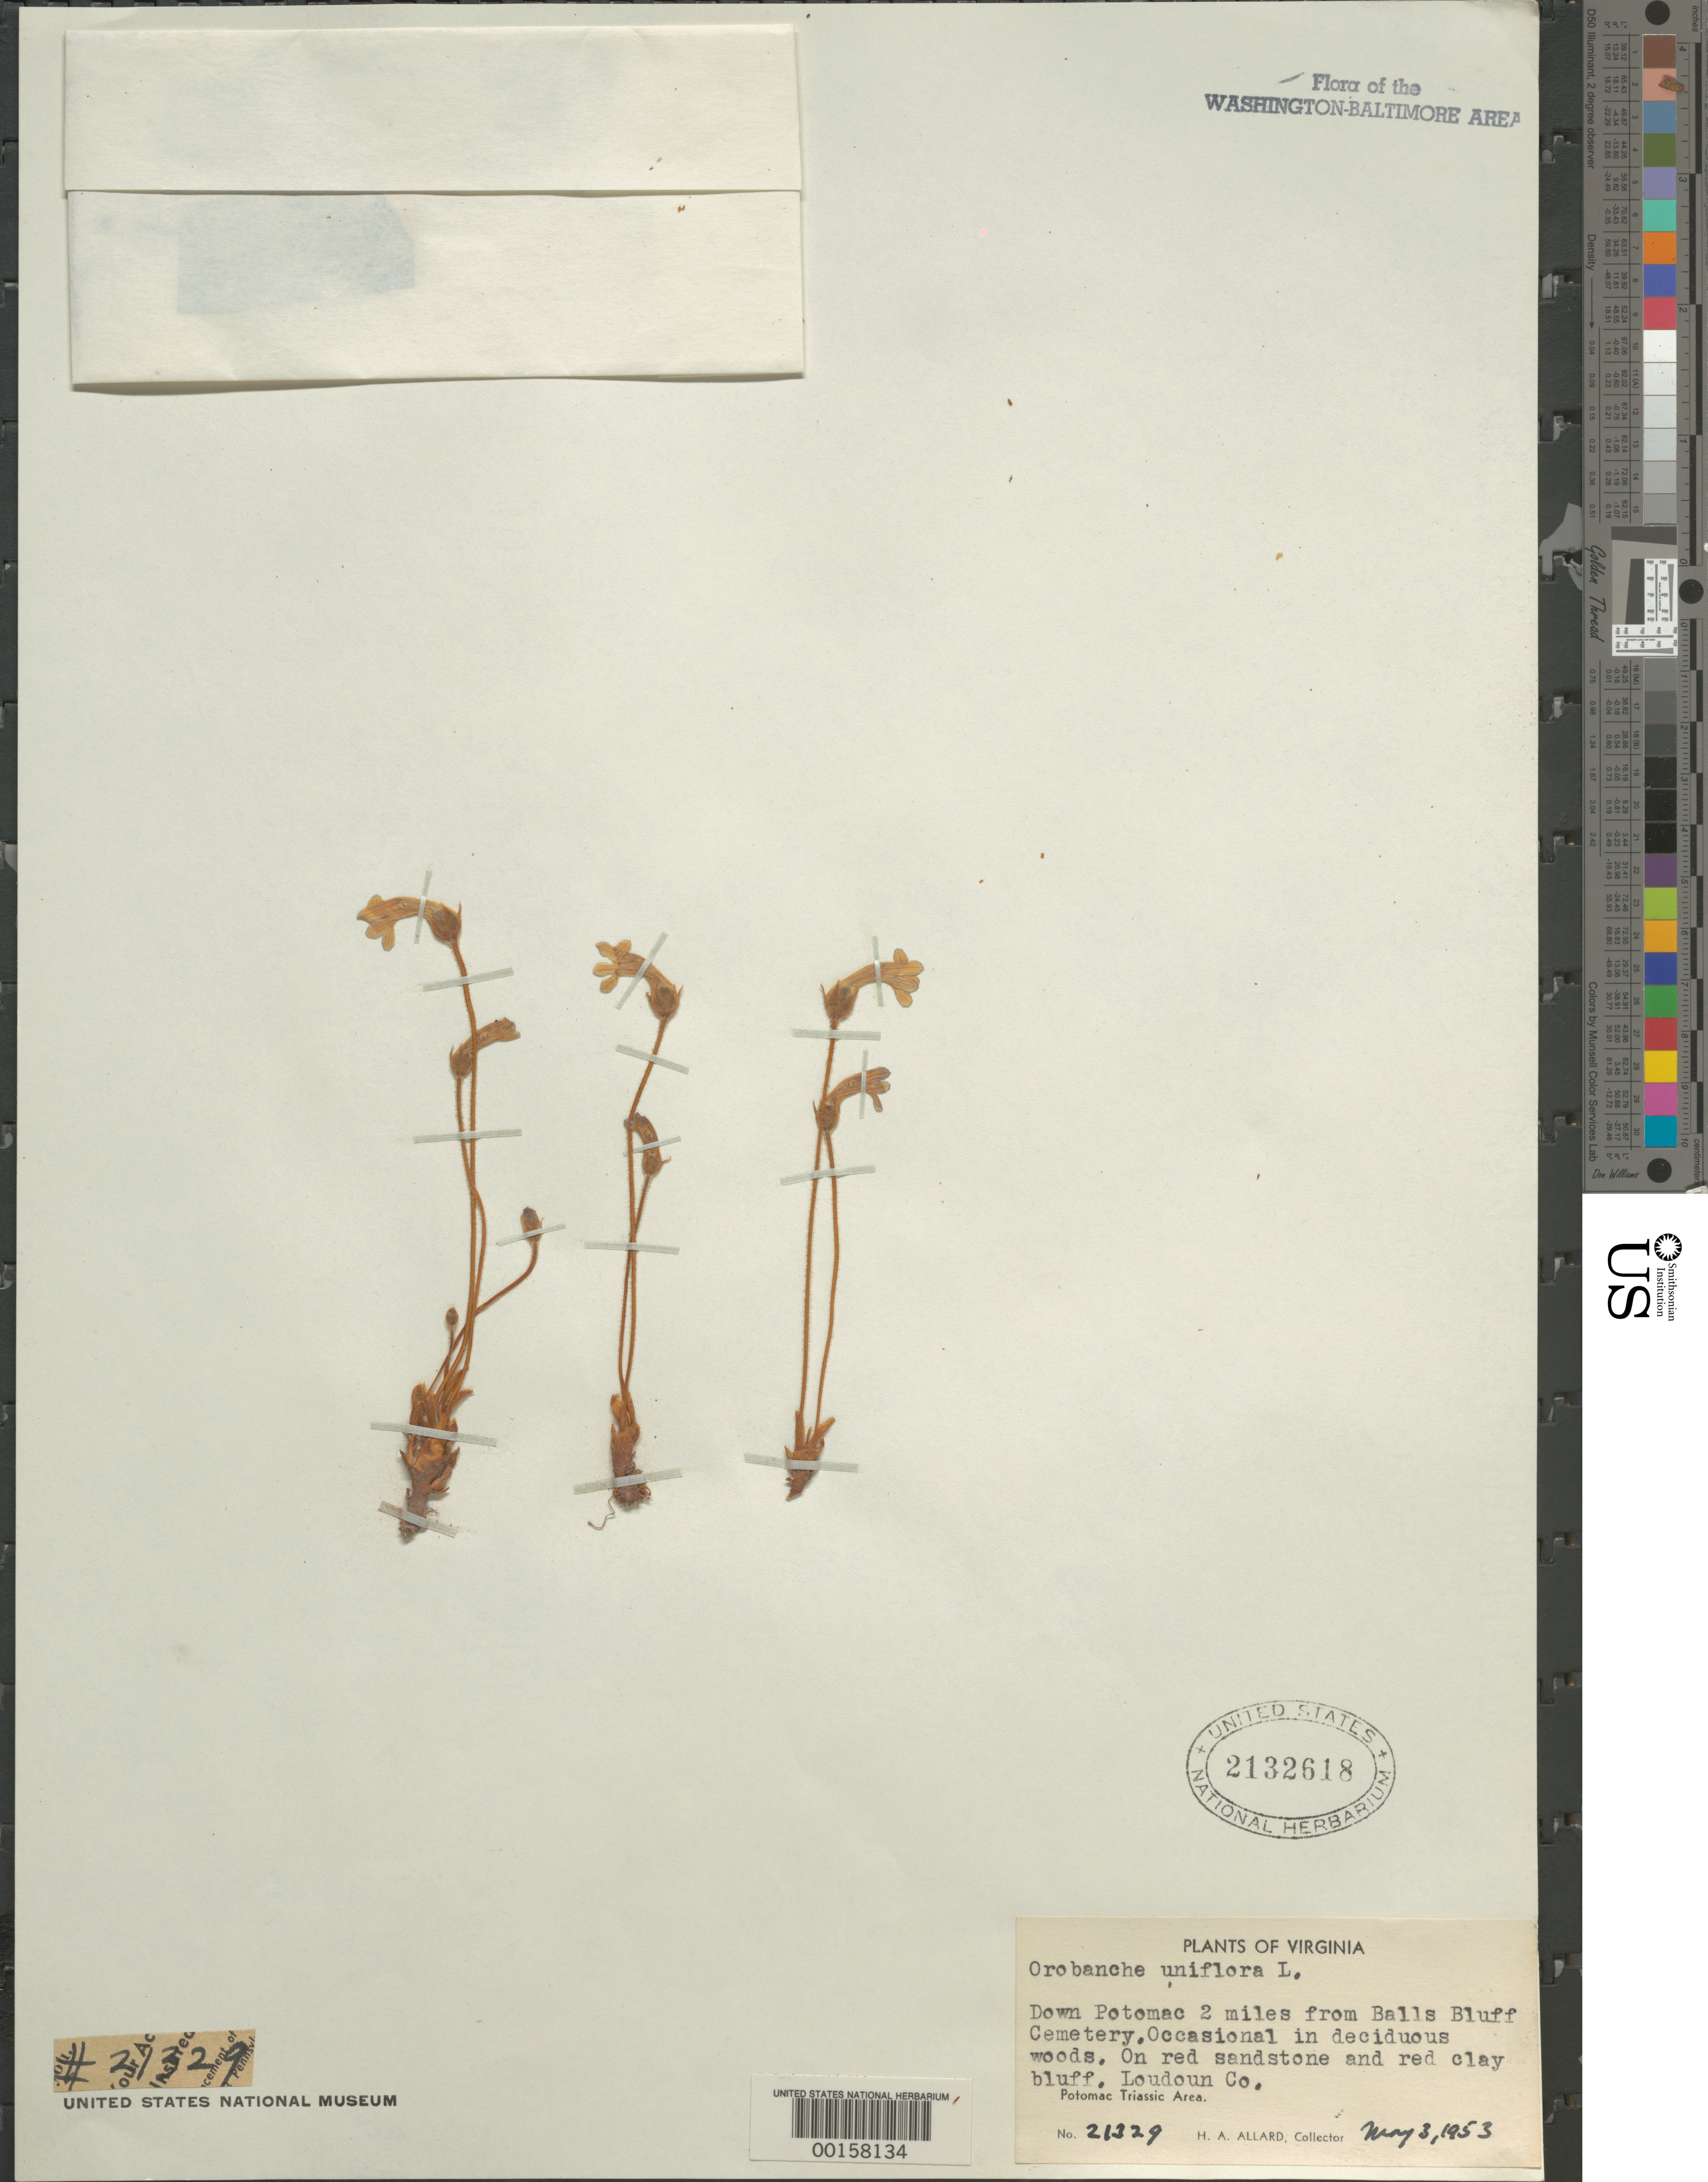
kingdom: Plantae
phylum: Tracheophyta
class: Magnoliopsida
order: Lamiales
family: Orobanchaceae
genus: Orobanche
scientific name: Orobanche uniflora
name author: L.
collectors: H. A. Allard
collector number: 21329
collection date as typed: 03 May 1953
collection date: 1953-05-03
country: United States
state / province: Virginia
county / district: Loudoun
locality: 2 miles downstream from Balls Bluff on the Potomac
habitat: Deciduous woods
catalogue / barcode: US 2132618